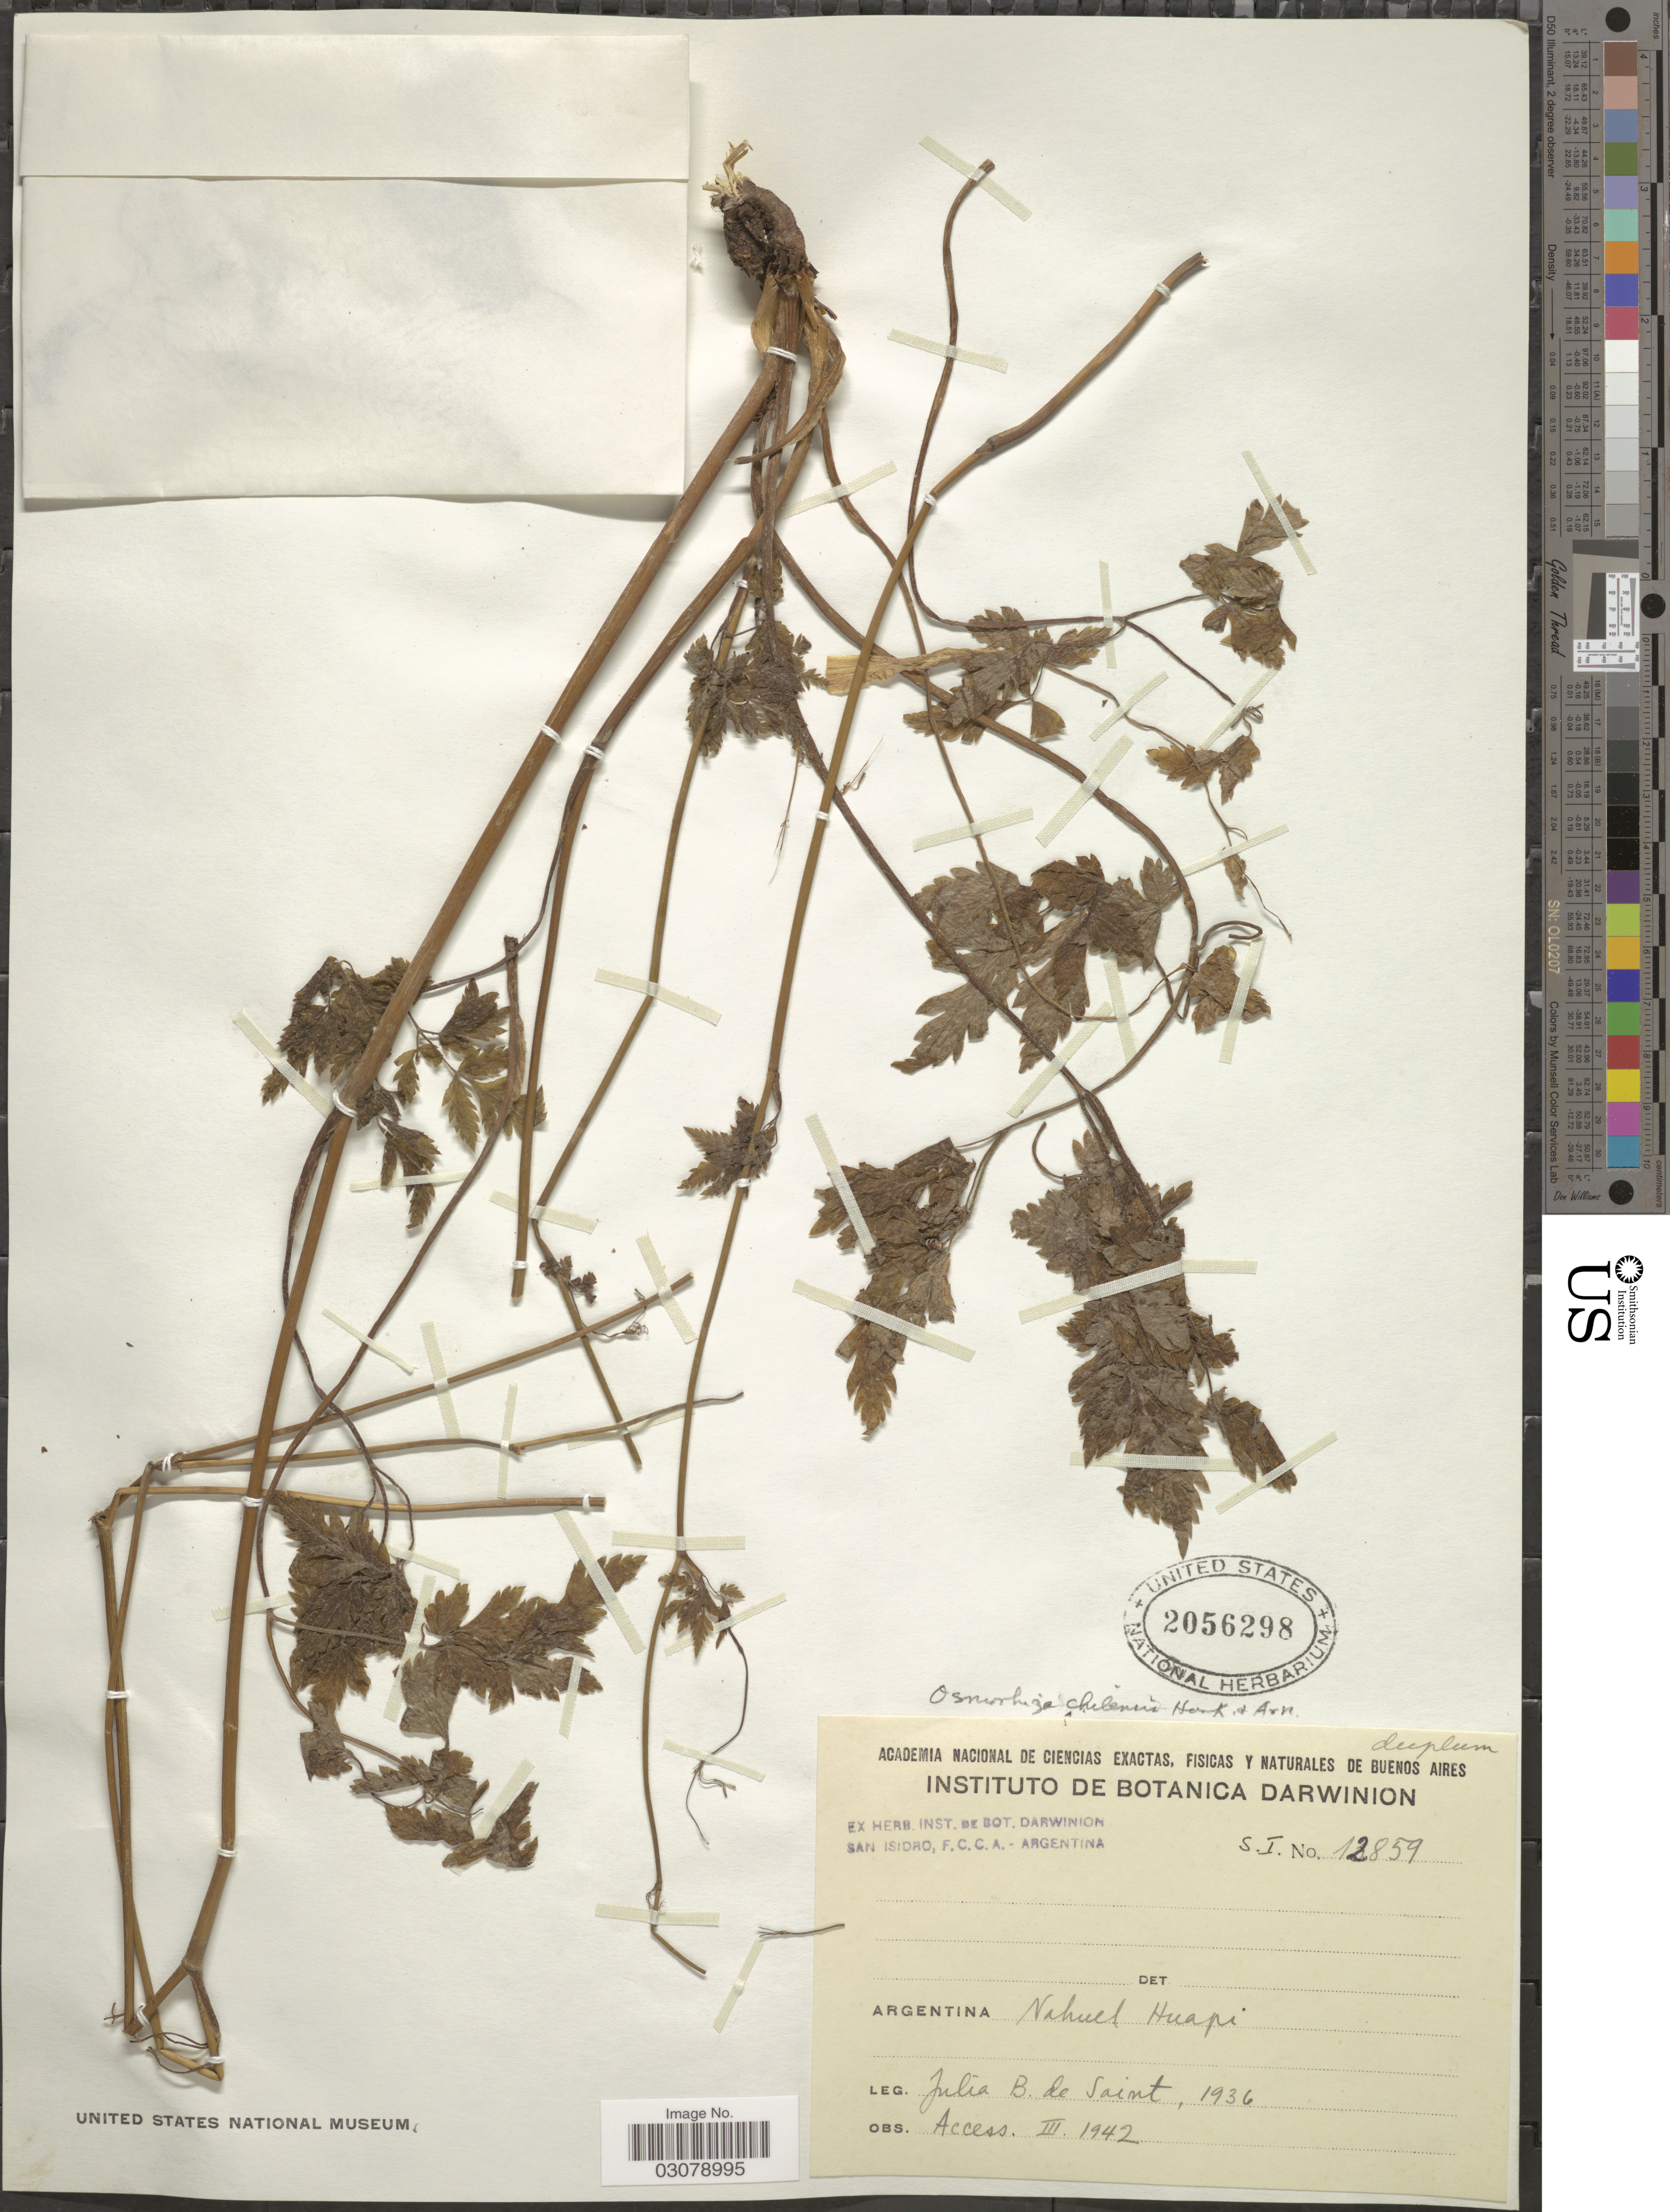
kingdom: Plantae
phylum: Tracheophyta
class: Magnoliopsida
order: Apiales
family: Apiaceae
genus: Osmorhiza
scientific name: Osmorhiza chilensis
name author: Hook. & Arn.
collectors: J. De Saint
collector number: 12859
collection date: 1936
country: Argentina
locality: Nahuel Huapi.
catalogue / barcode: US 2056298